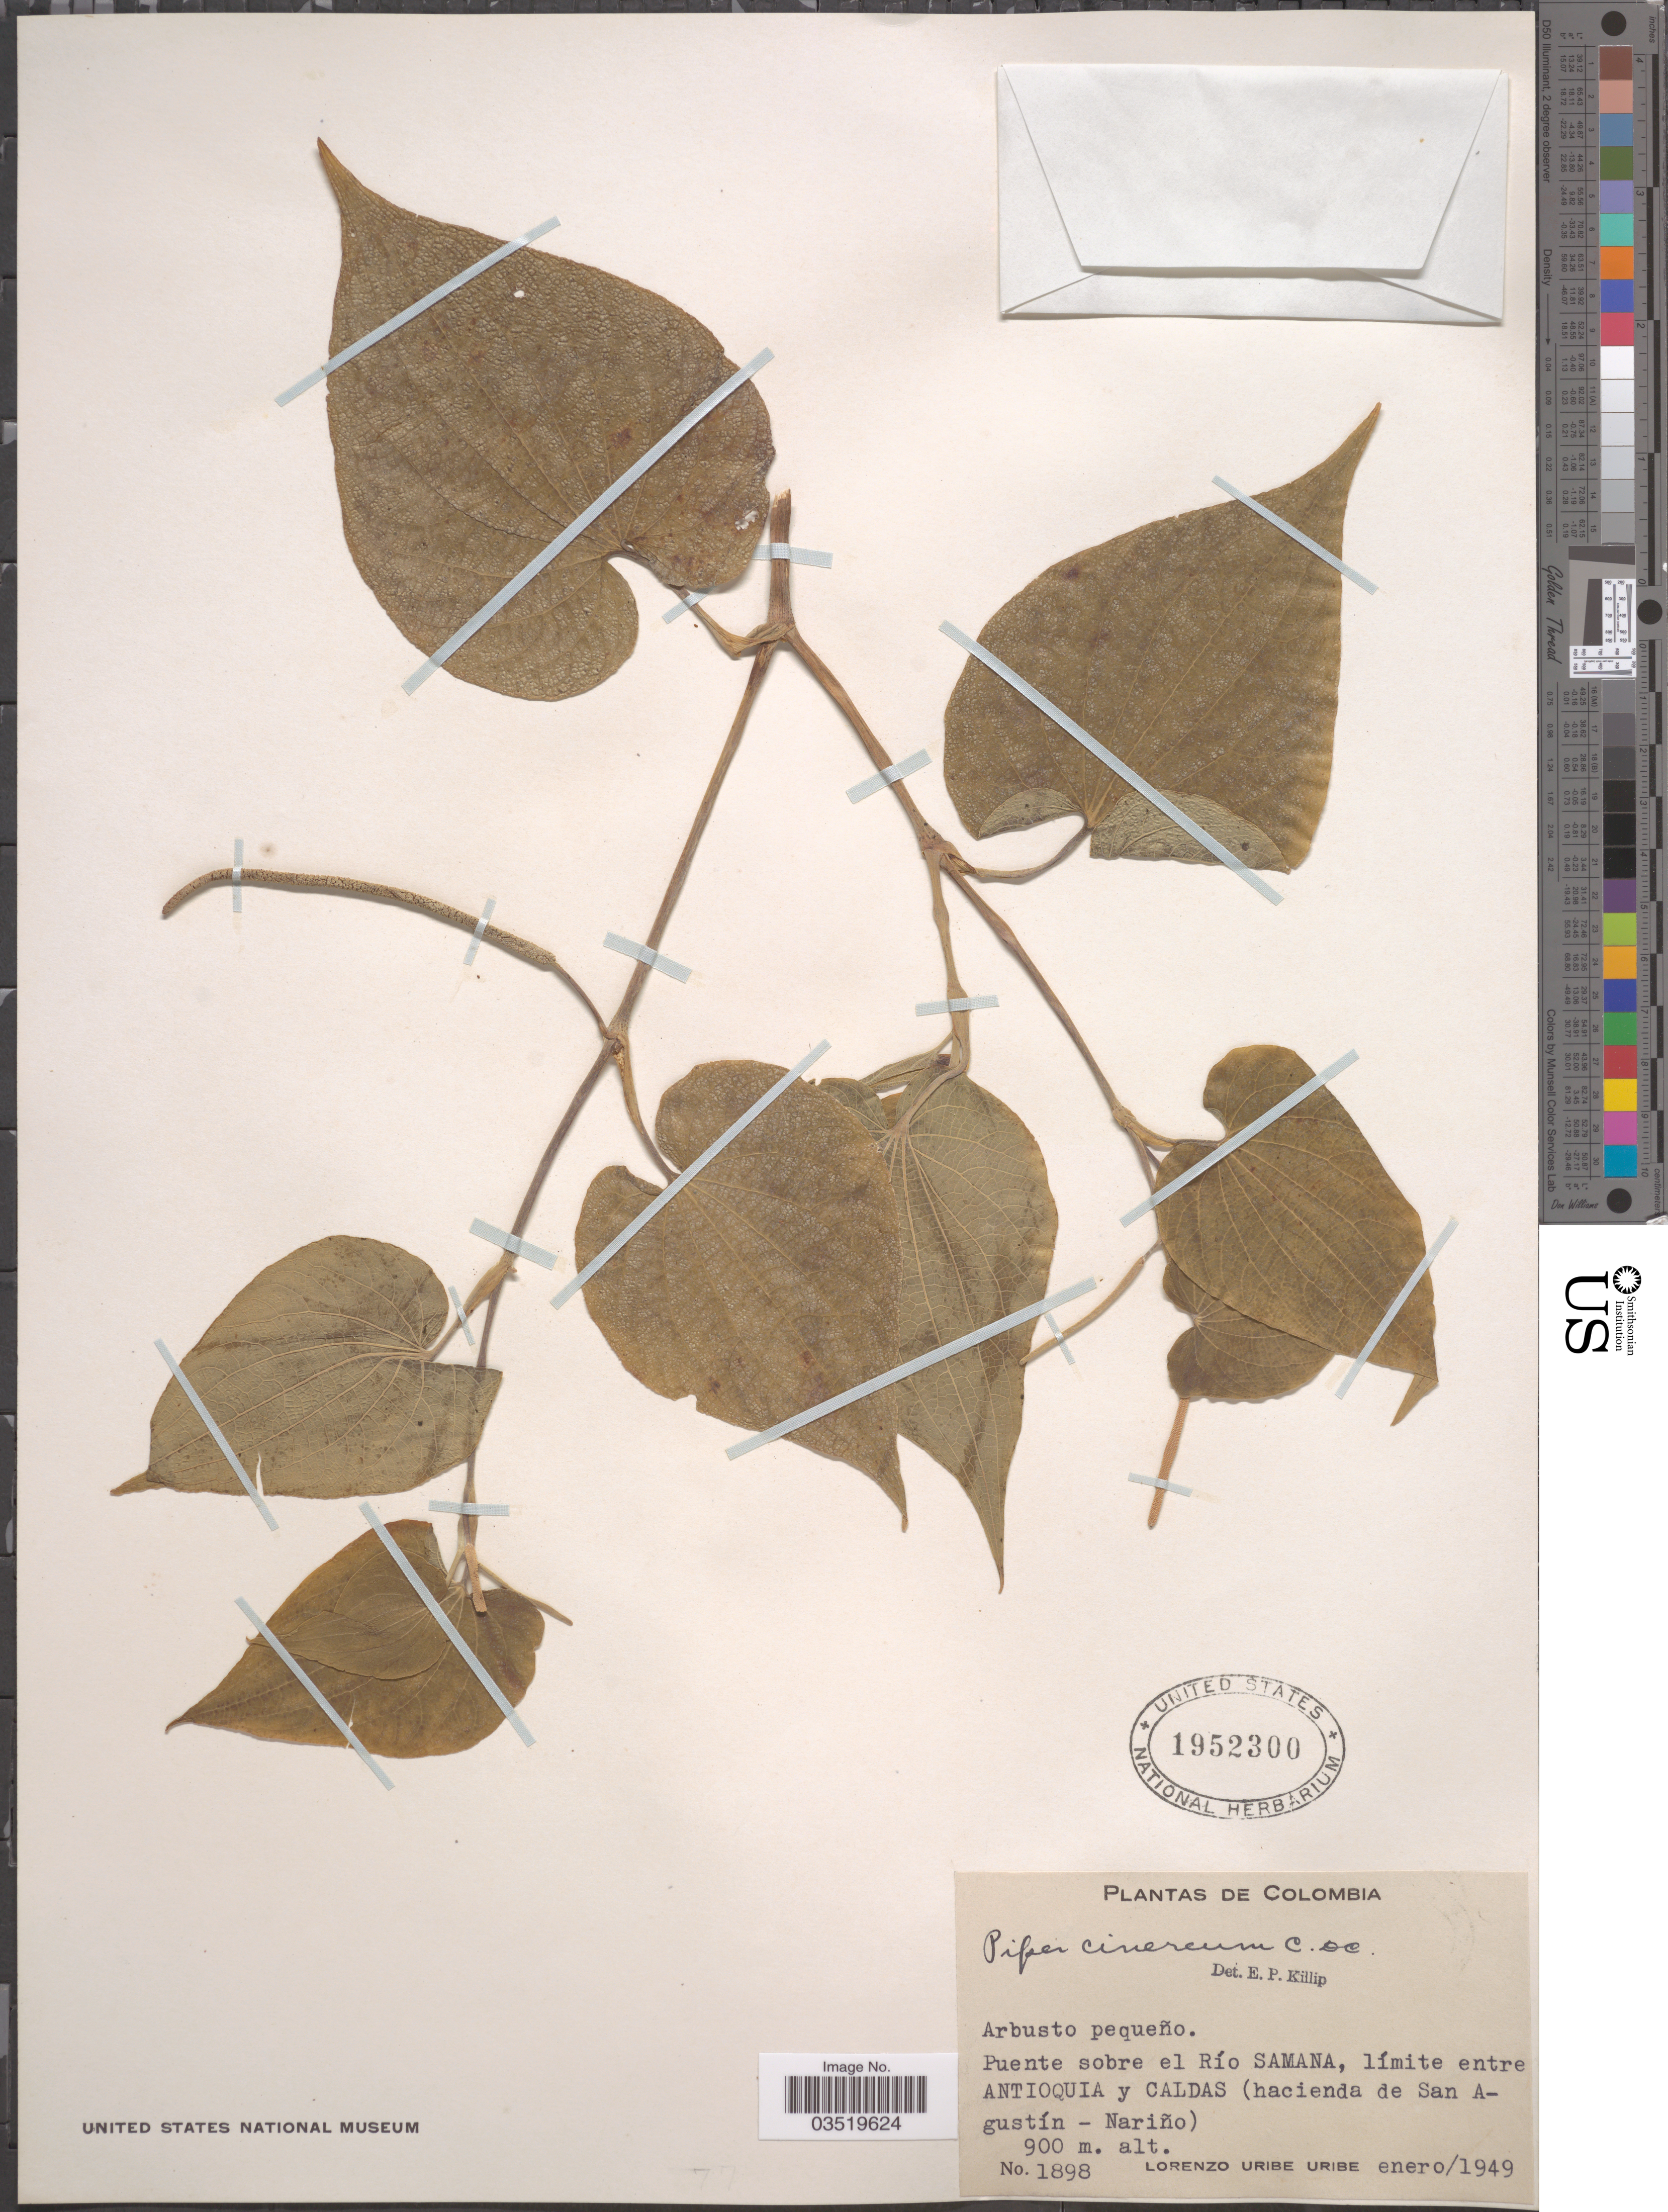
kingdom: Plantae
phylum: Tracheophyta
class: Magnoliopsida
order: Piperales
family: Piperaceae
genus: Piper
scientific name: Piper cinereum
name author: C. DC.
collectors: L. Uribe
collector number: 1898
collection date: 1949-01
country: Colombia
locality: Puente sobre el Río Samana, límite entre Antioquia y Caldas (hacienda de San Agustín - Nariño).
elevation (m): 900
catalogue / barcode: US 1952300